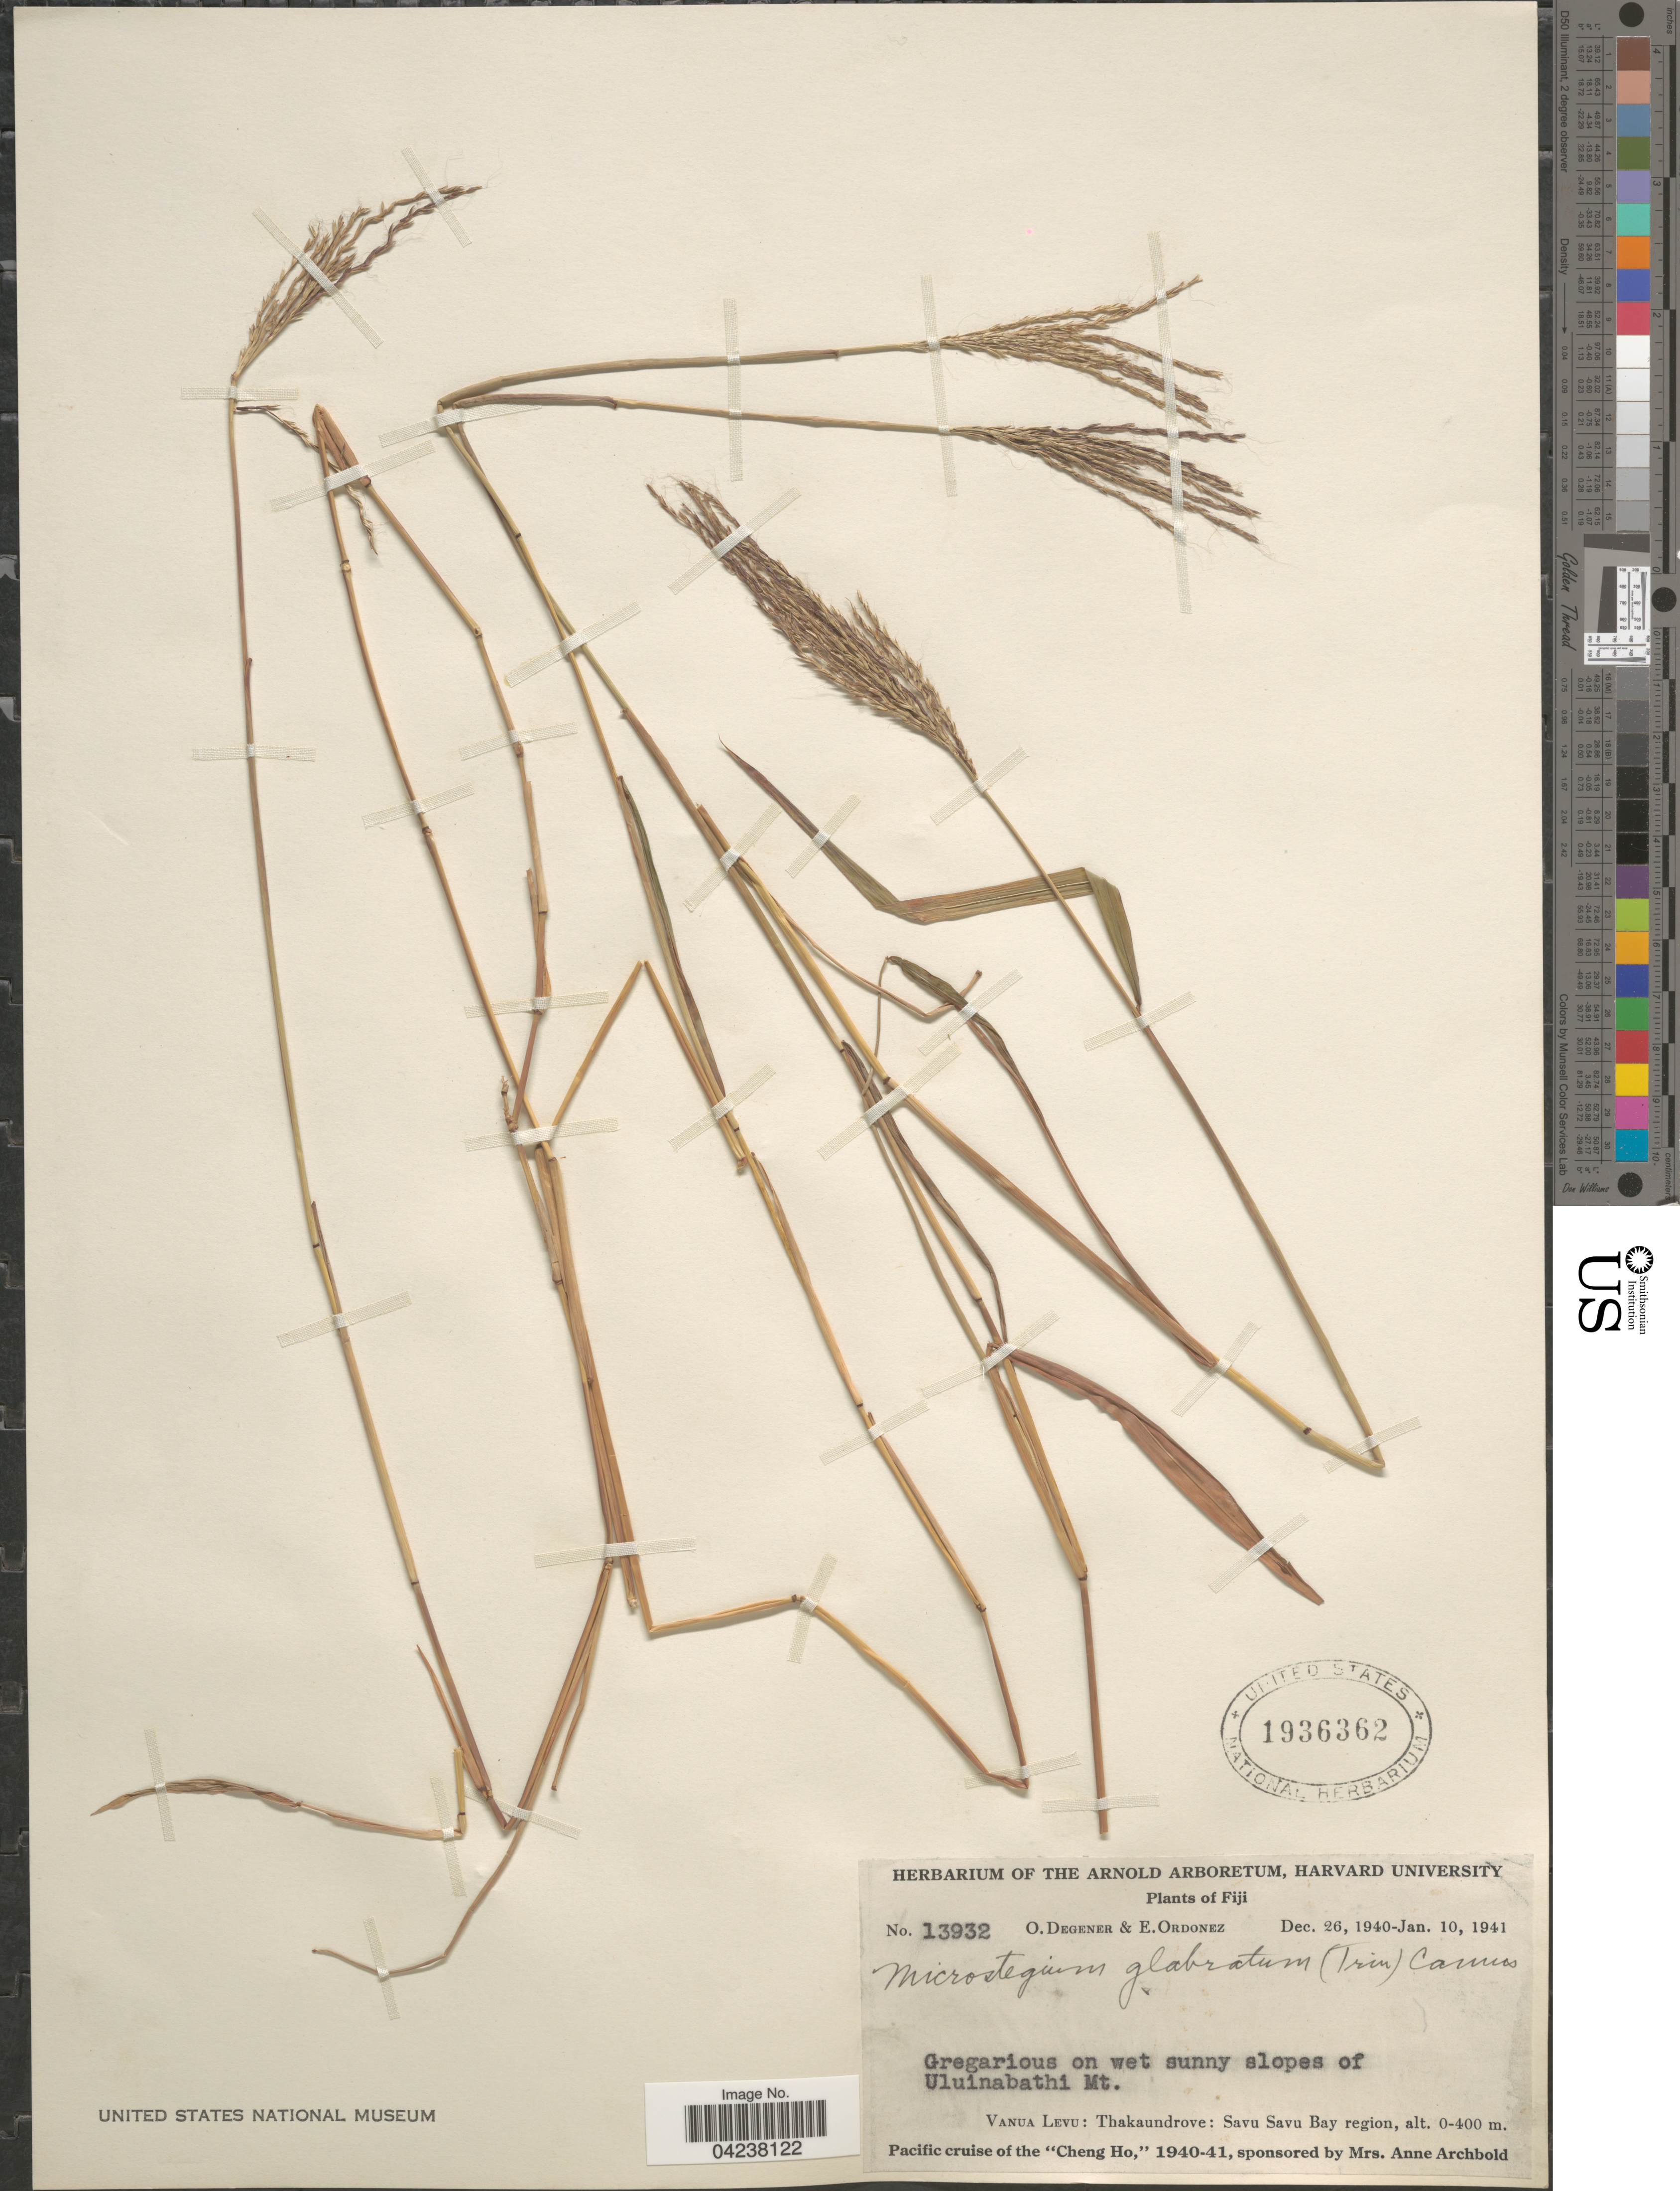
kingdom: Plantae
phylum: Tracheophyta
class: Liliopsida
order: Poales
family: Poaceae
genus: Microstegium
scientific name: Microstegium glabratum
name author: (Trin.) Camus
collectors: O. Degener & E. Ordonez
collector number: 13932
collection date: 1940-12-26/1941-01-10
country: Fiji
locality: Vanua Levu: Thakaundrove: Savu Savu Bay region. Pacific cruise of the "Cheng Ho," 1940-41.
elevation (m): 0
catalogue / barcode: US 1936362